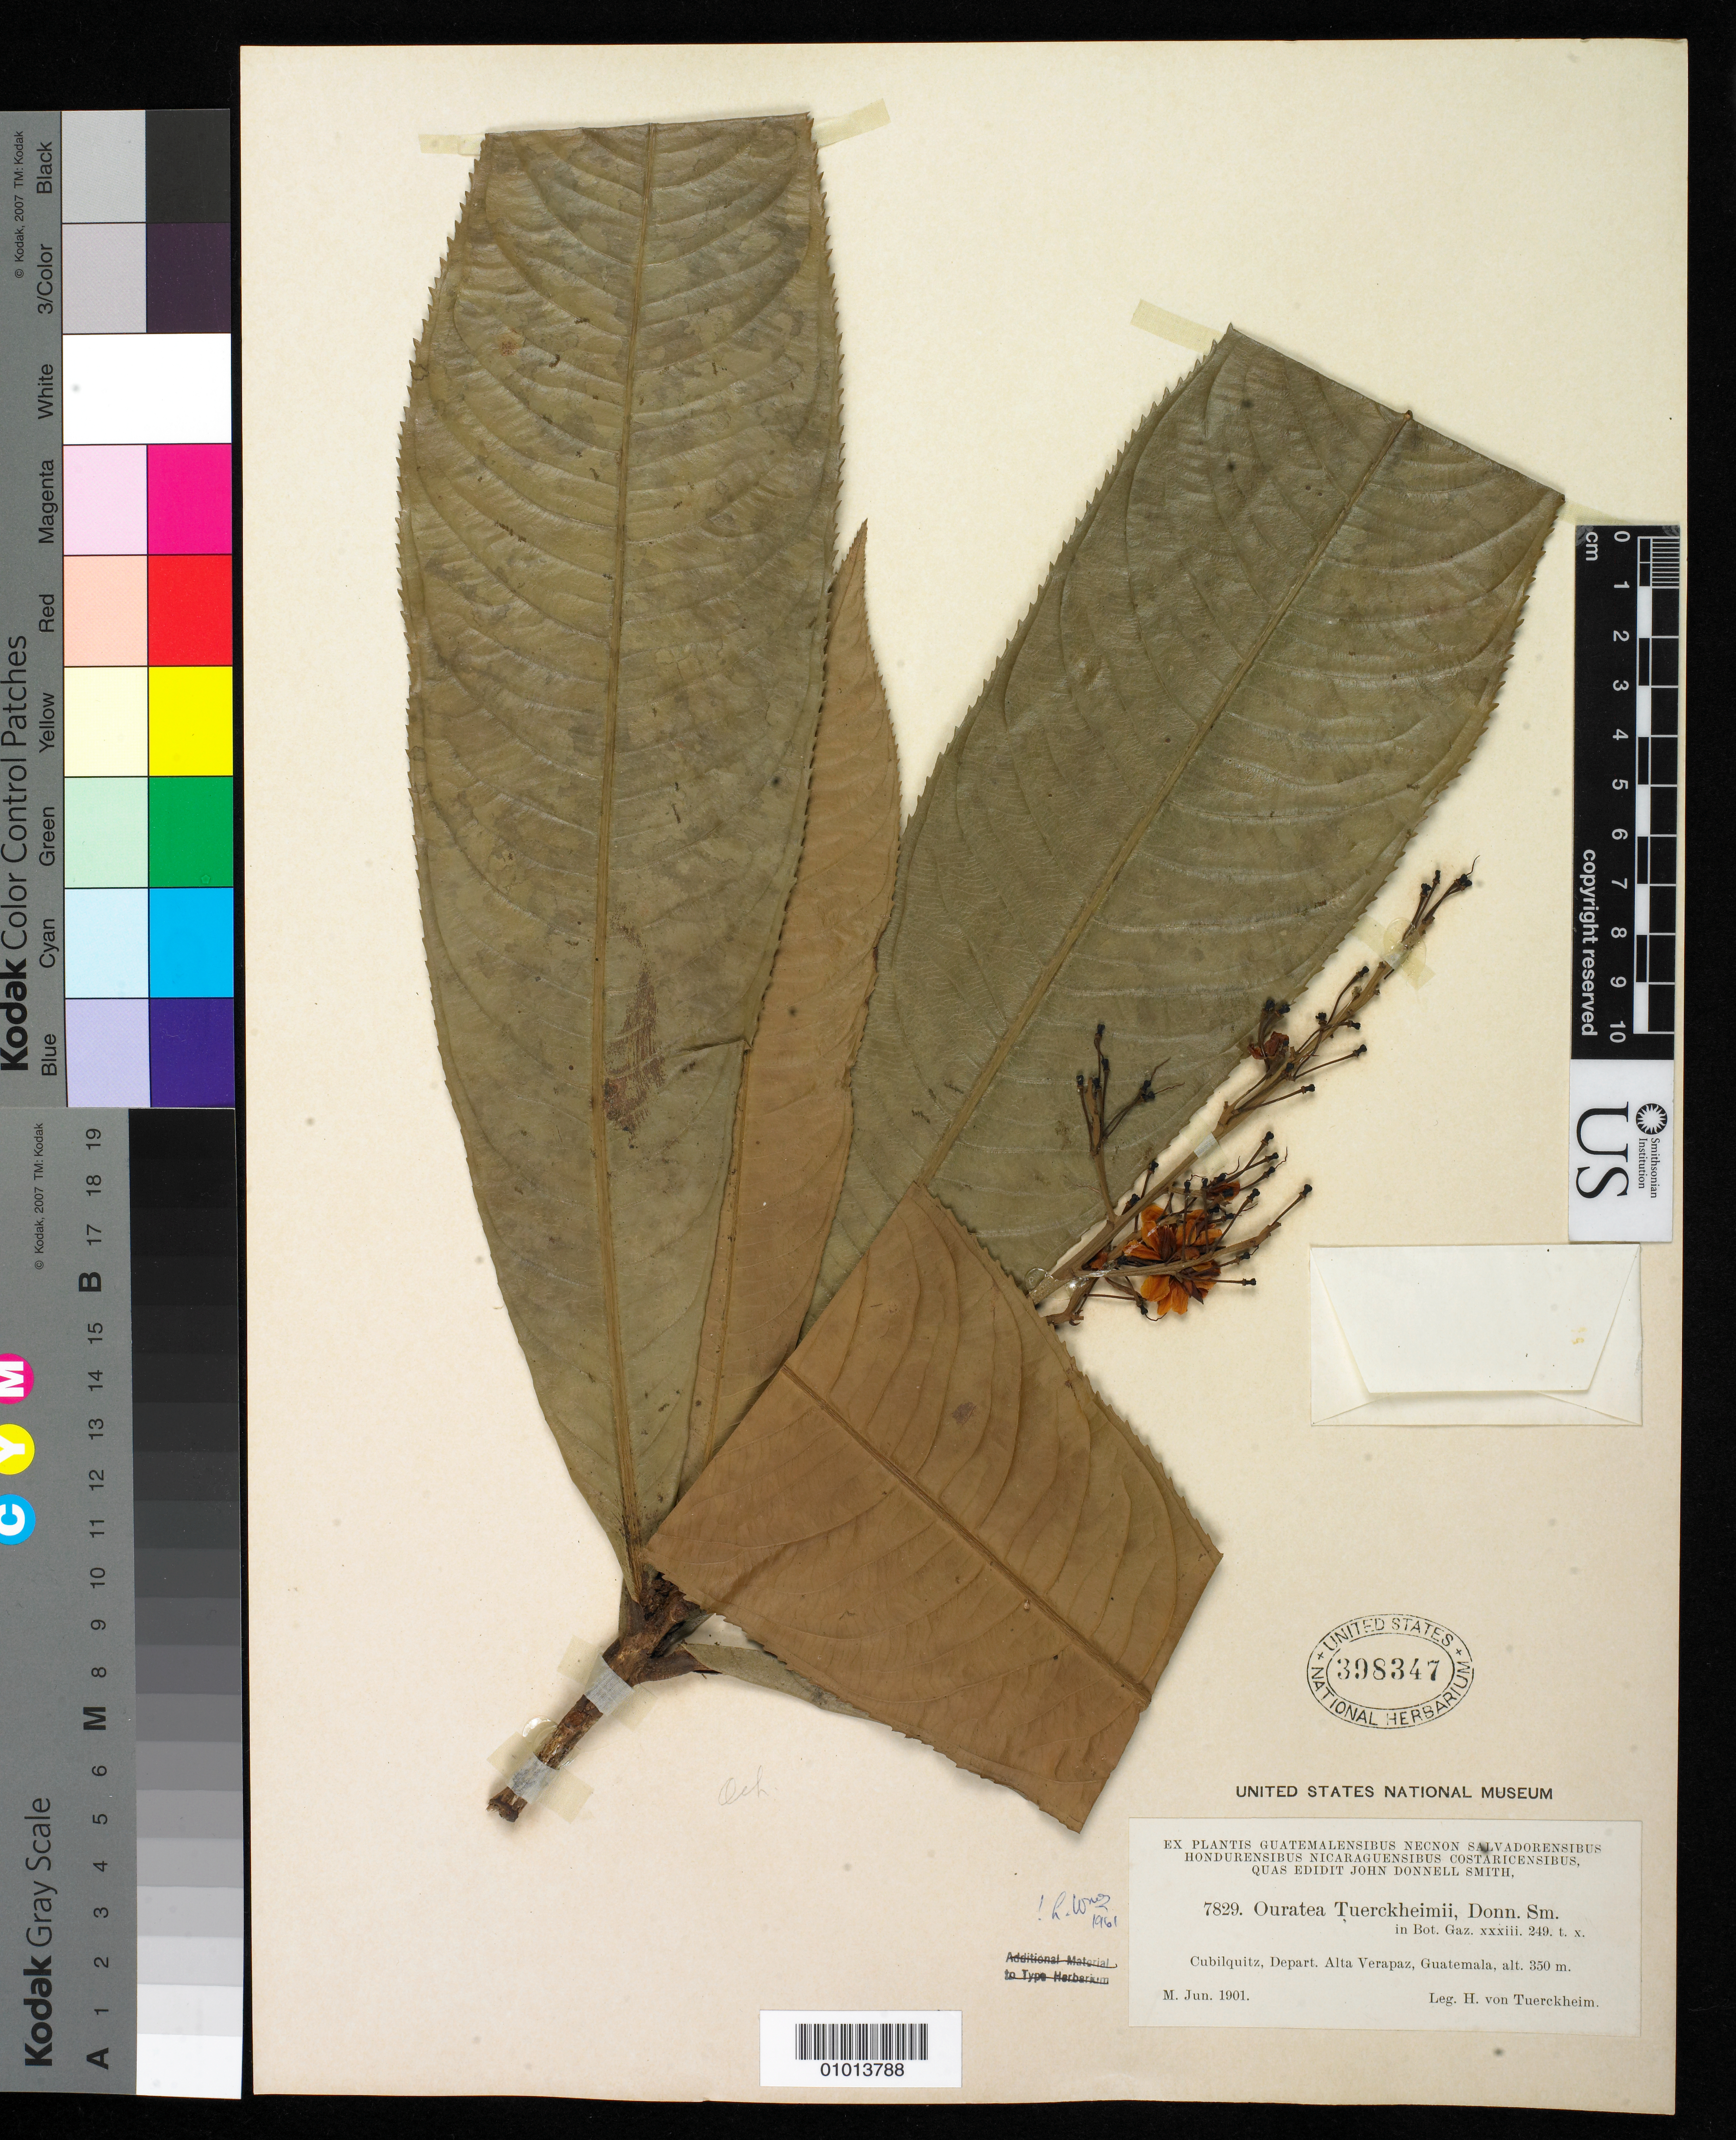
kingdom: Plantae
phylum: Tracheophyta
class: Magnoliopsida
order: Malpighiales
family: Ochnaceae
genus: Ouratea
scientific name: Ouratea tuerckheimii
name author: Donn. Sm.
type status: Type Collection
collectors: H. von Türckheim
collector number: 7829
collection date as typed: Jun 1901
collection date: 1901-06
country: Guatemala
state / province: Alta Verapaz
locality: Cubilquitz.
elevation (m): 350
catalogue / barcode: US 398347